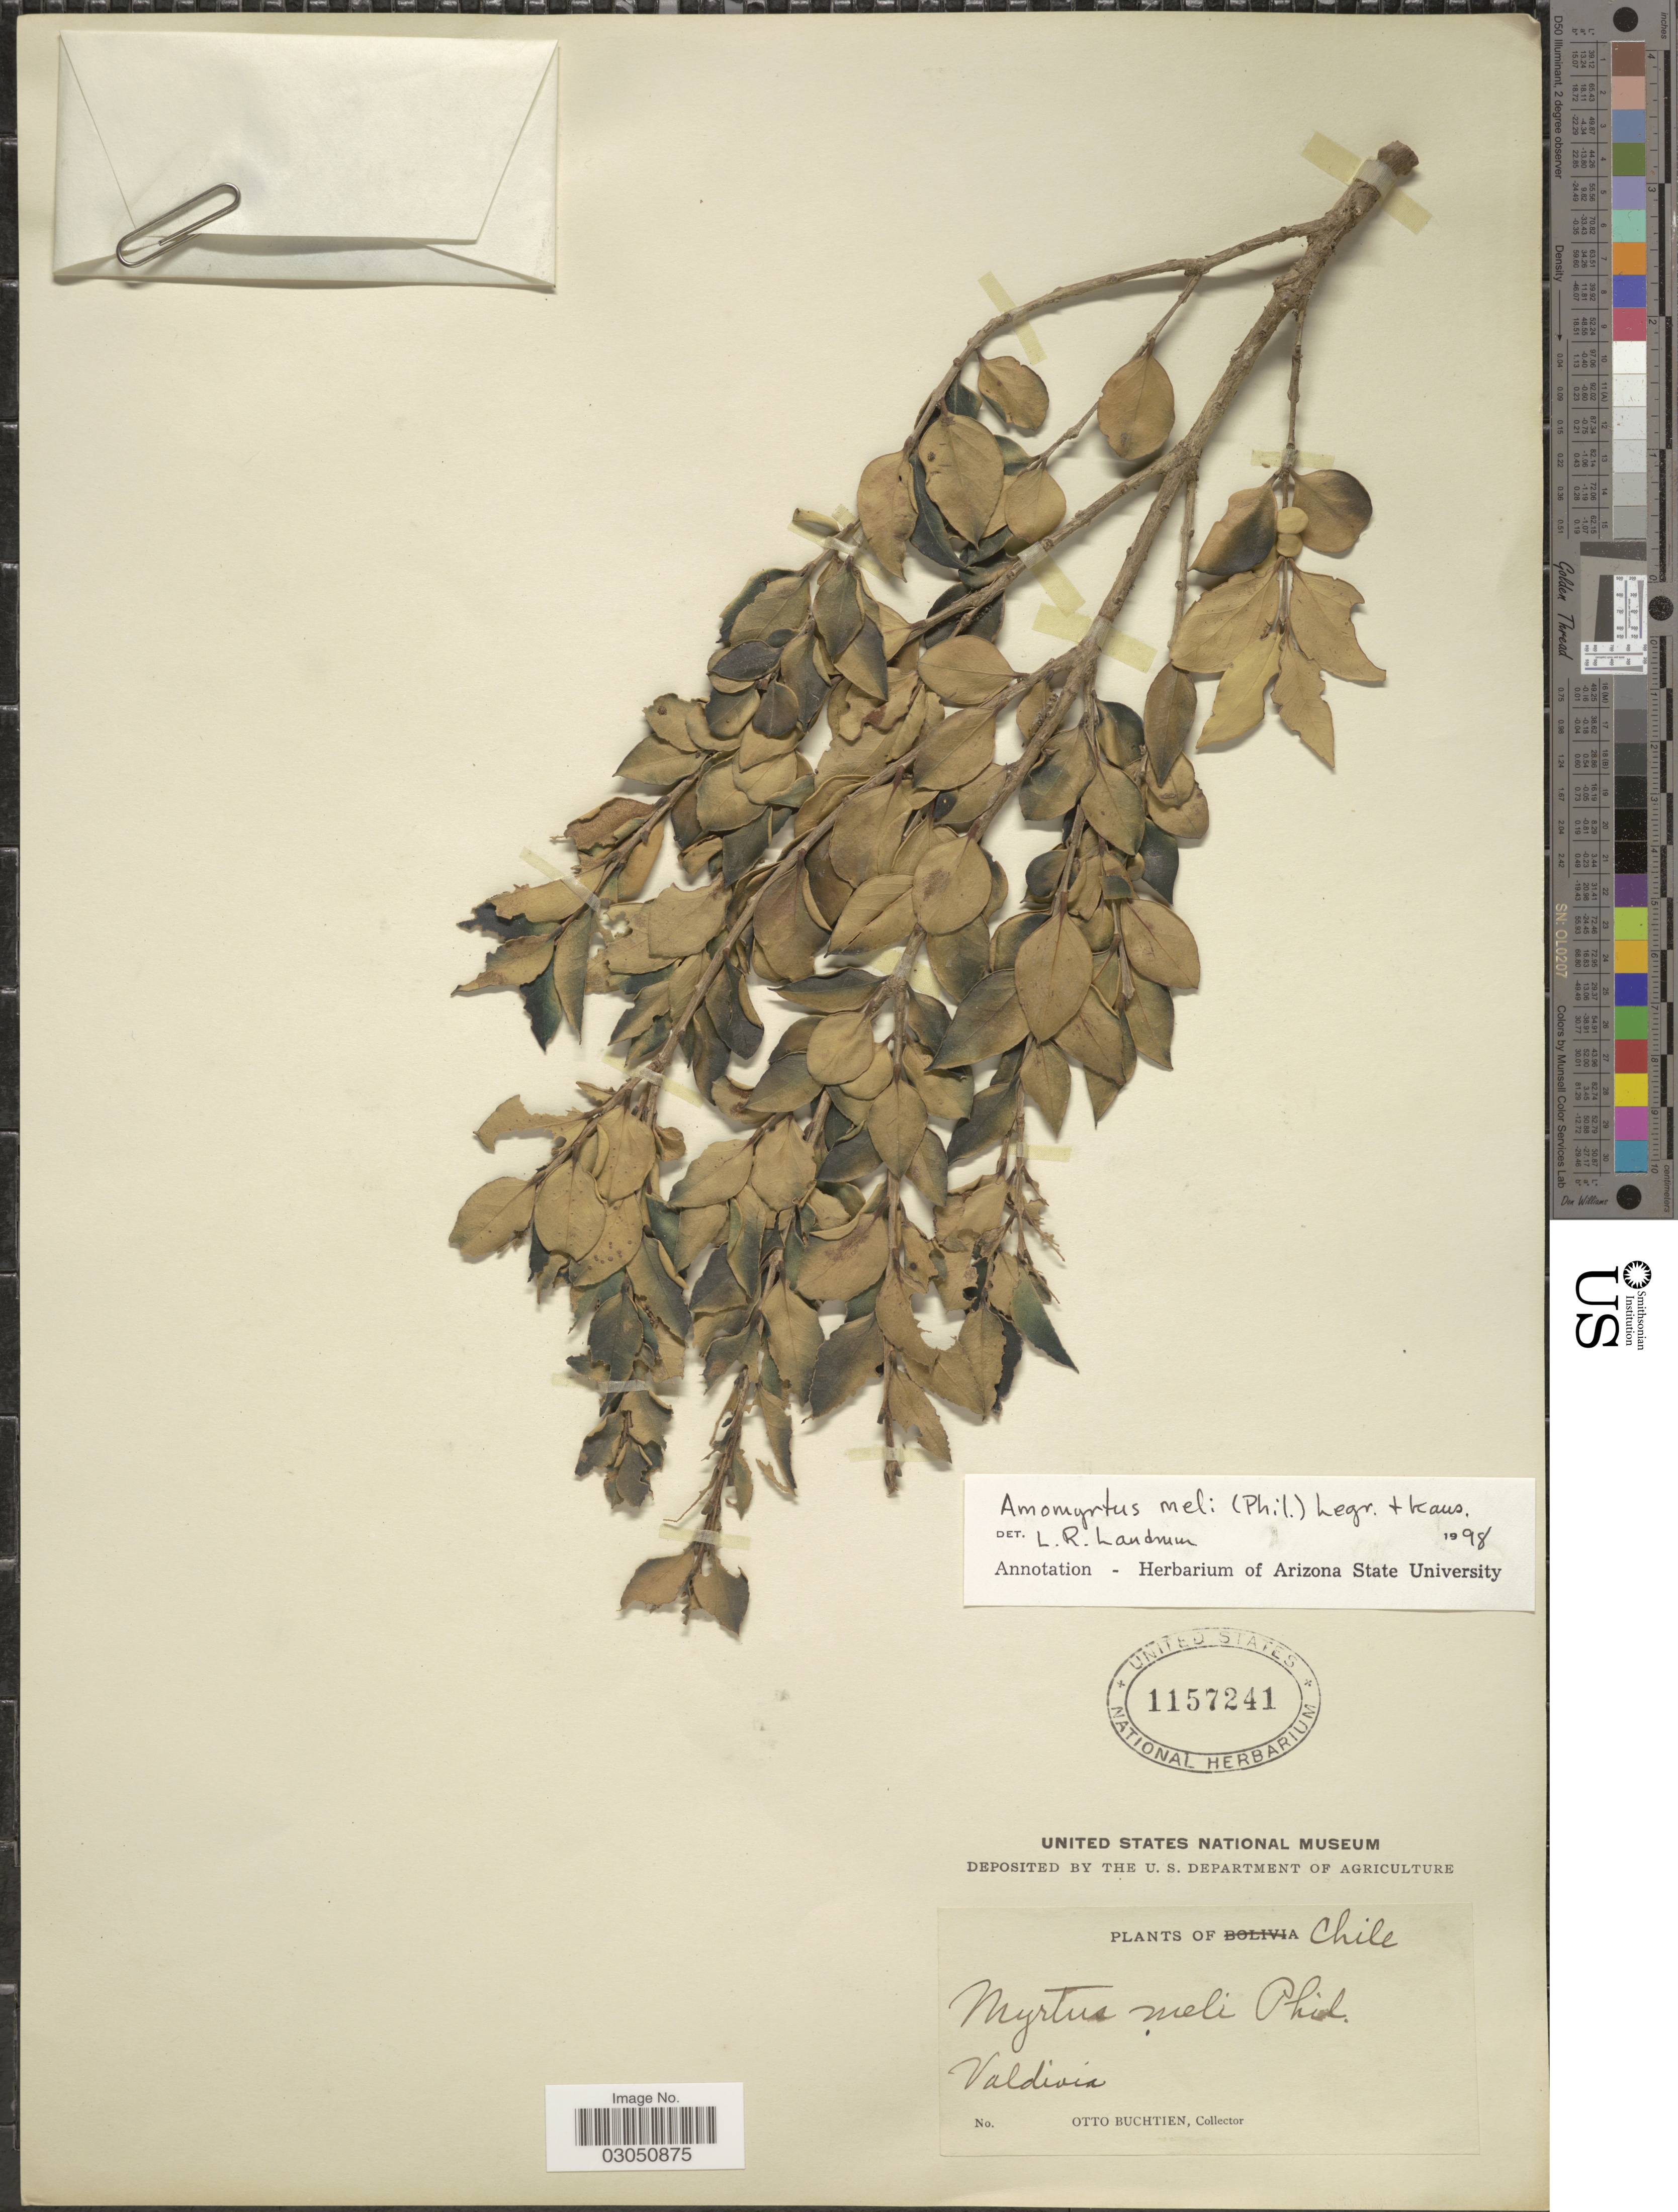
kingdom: Plantae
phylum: Tracheophyta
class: Magnoliopsida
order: Myrtales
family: Myrtaceae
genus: Amomyrtus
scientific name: Amomyrtus meli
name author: (Phil.) D. Legrand & Kausel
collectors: O. Buchtien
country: Chile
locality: Valdivia.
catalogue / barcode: US 1157241